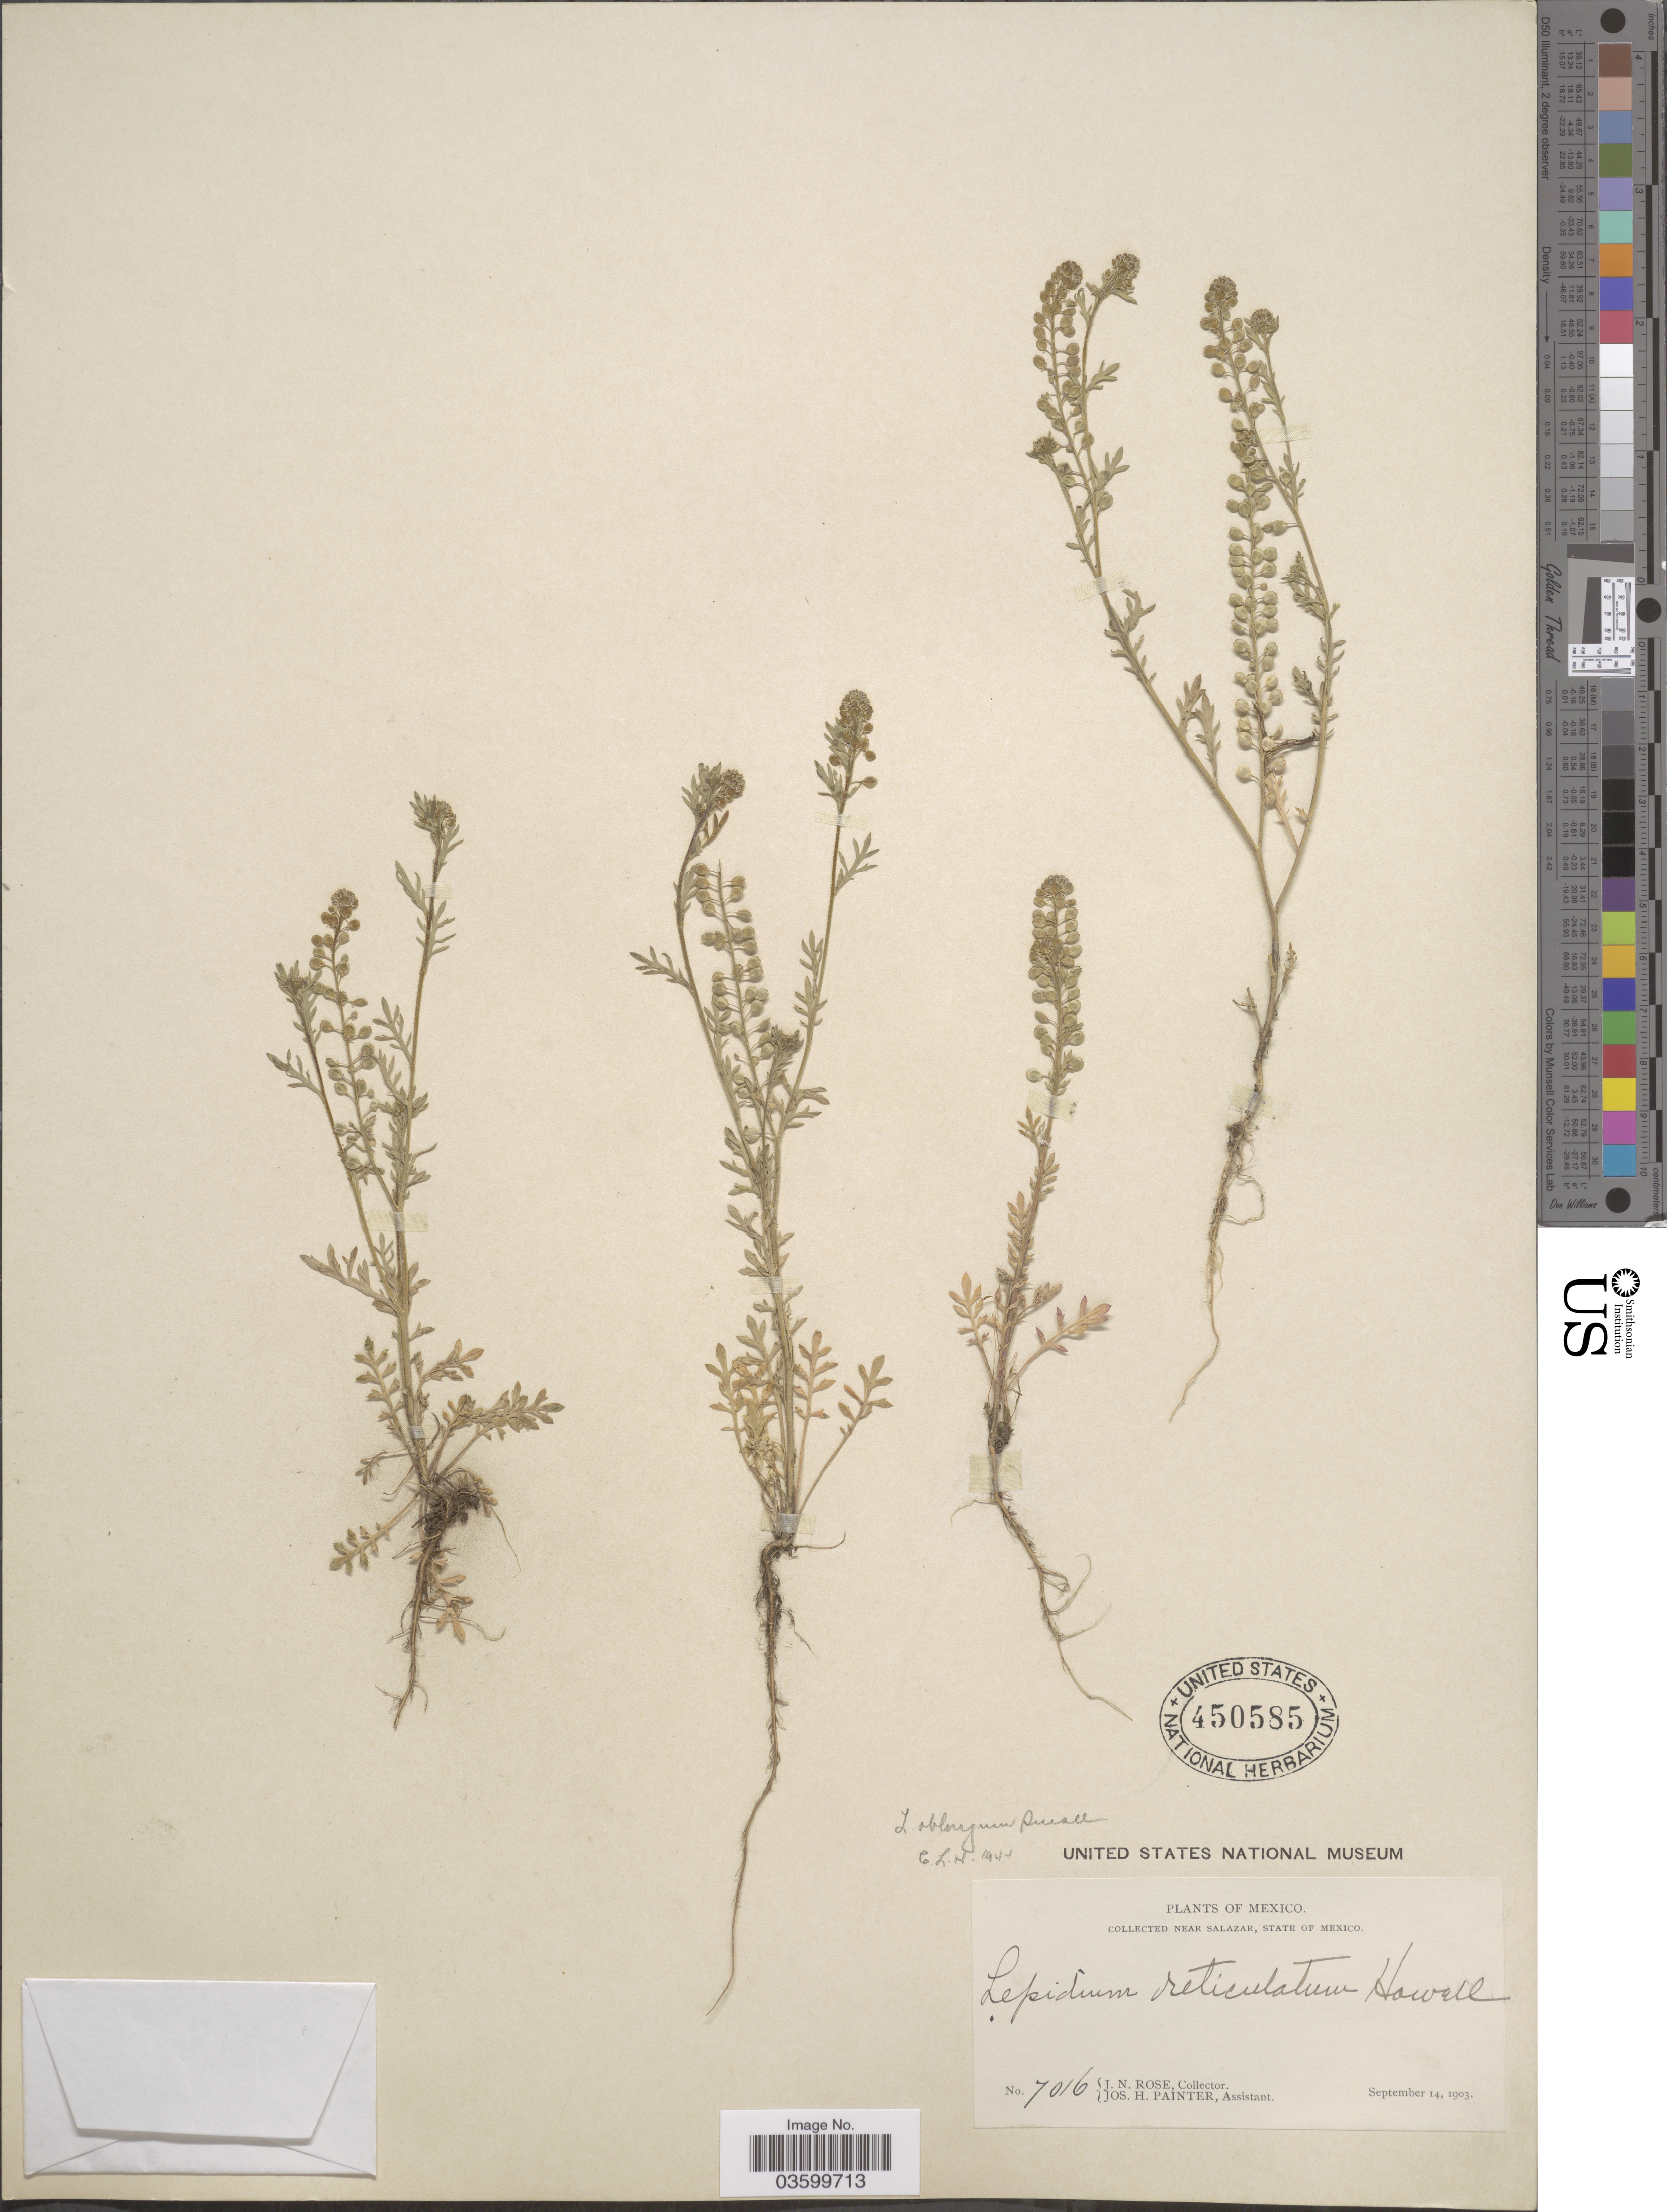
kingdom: Plantae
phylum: Tracheophyta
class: Magnoliopsida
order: Brassicales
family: Brassicaceae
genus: Lepidium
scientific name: Lepidium oblongum var. oblongum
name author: Small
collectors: J. N. Rose & J. H. Painter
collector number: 7016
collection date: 1903-09-14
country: Mexico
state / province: México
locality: Near Salazar.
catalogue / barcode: US 450585